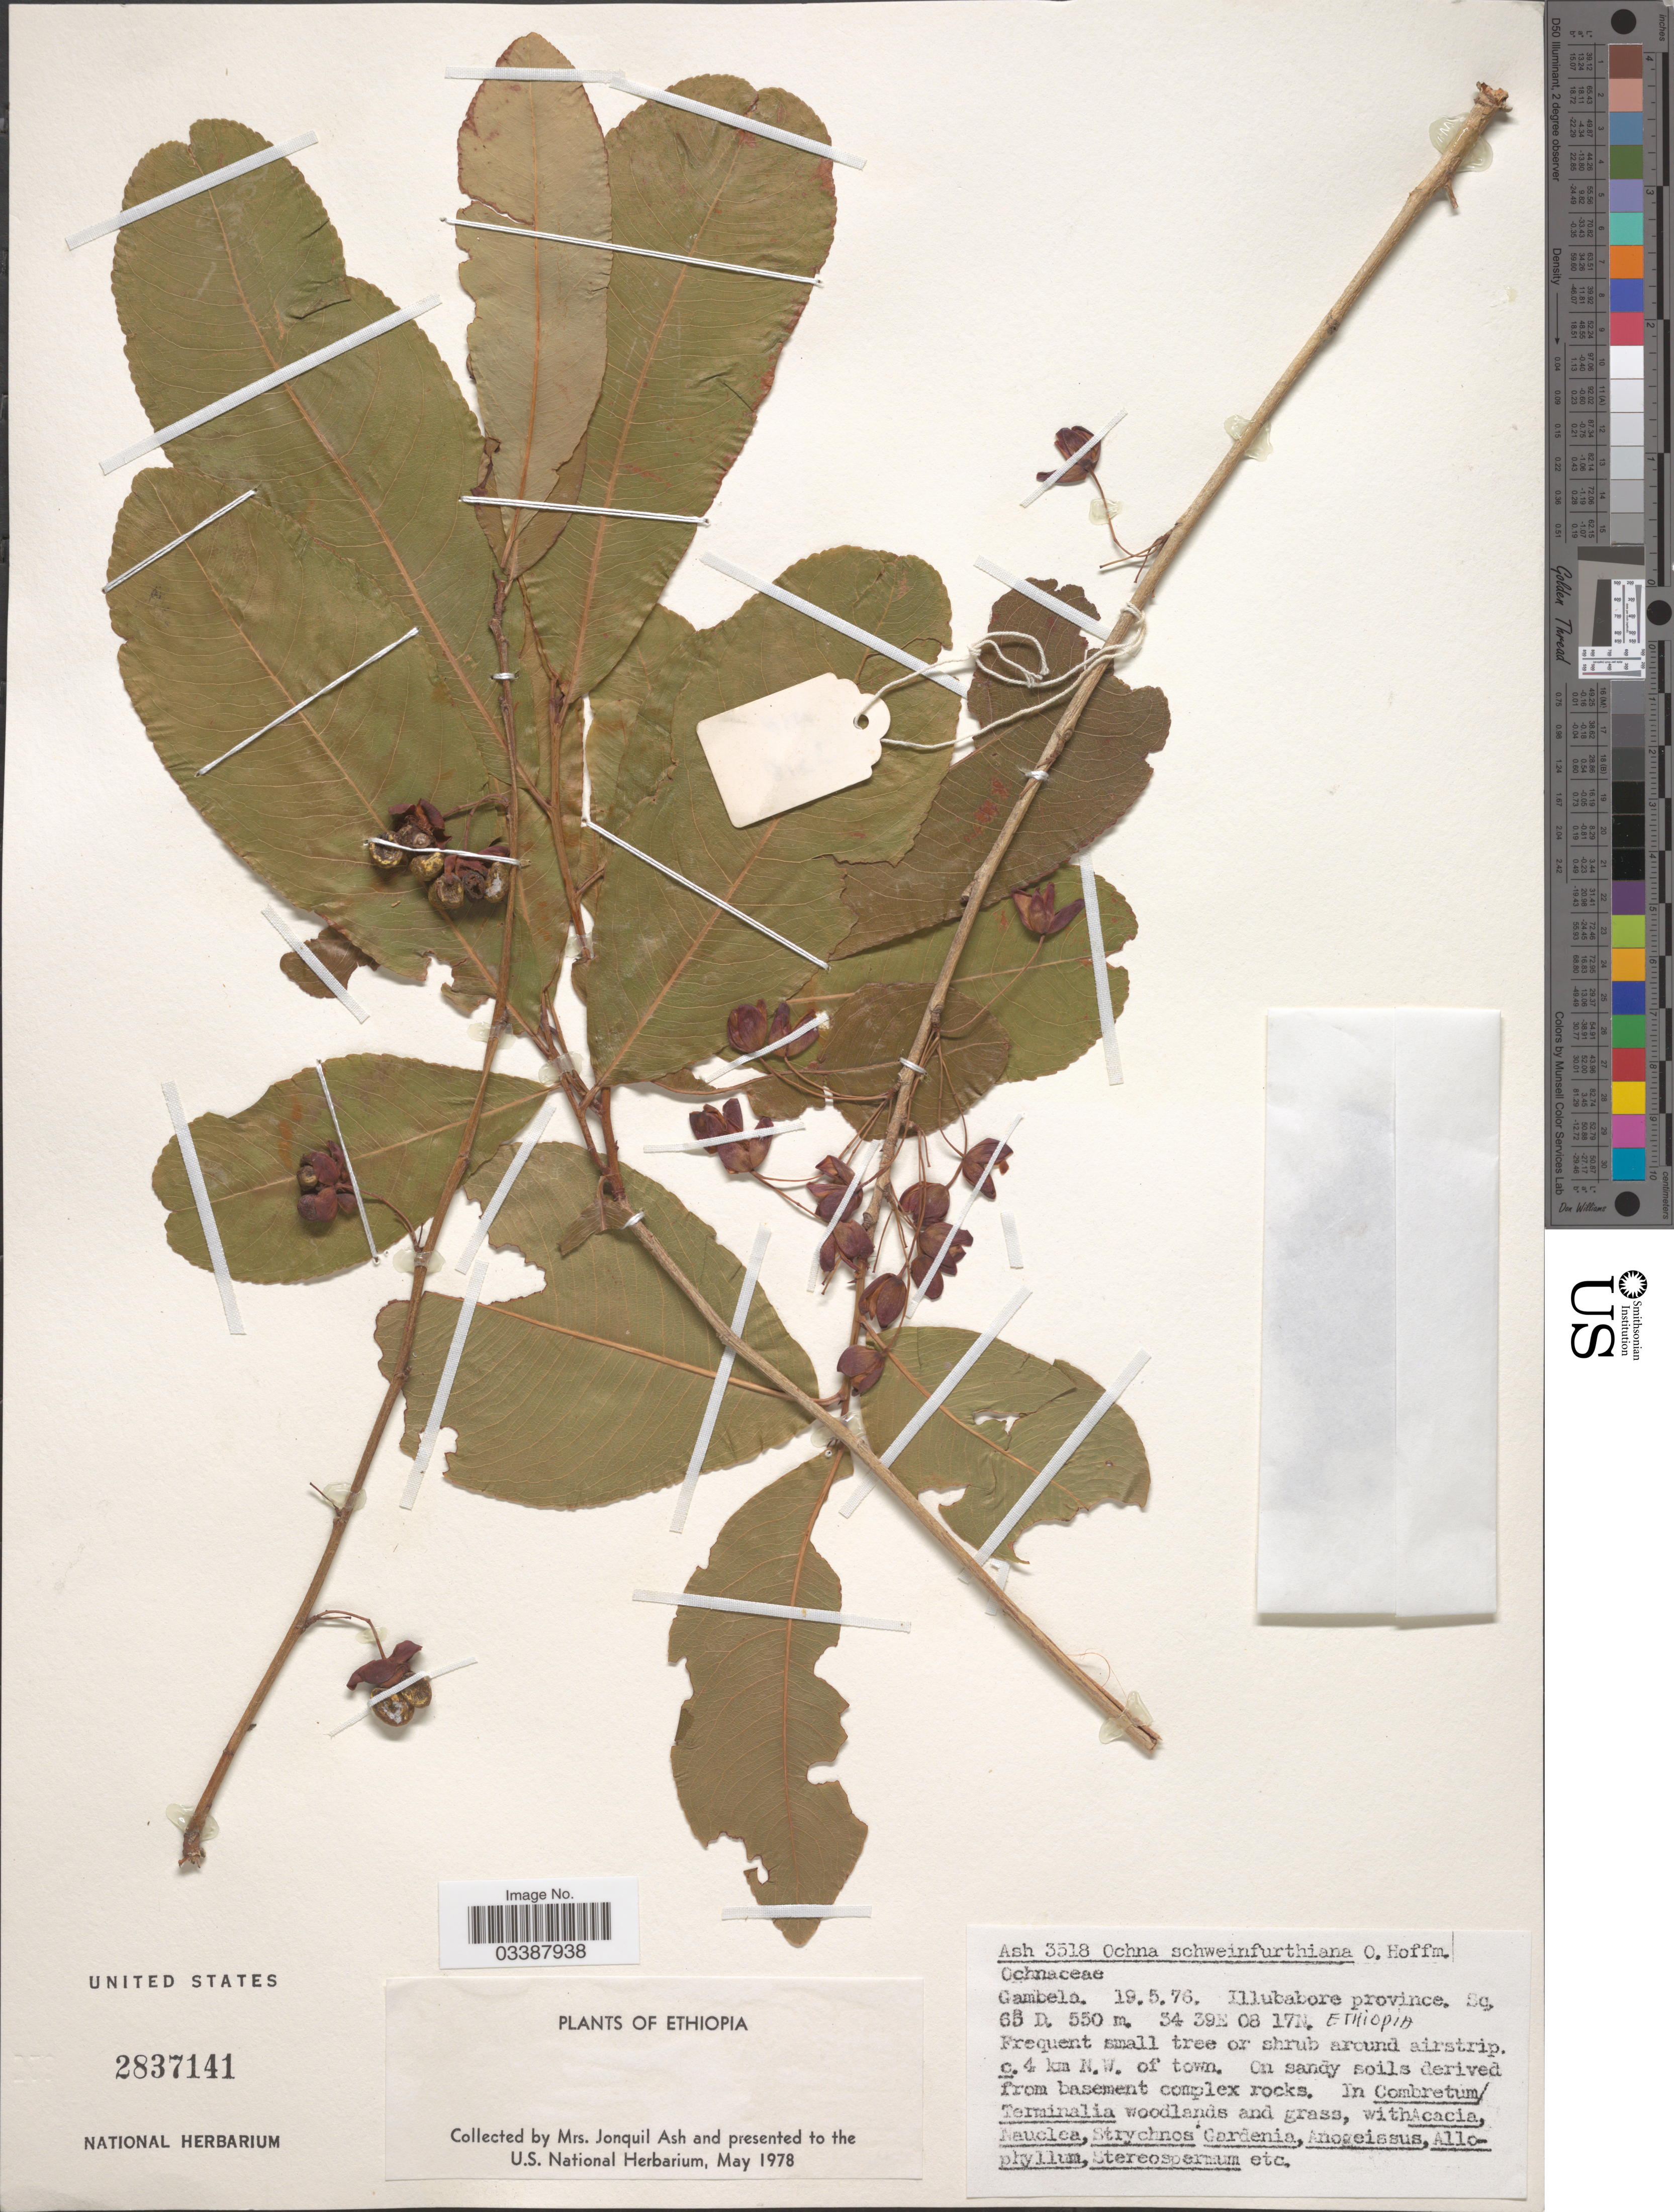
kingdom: Plantae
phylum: Tracheophyta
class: Magnoliopsida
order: Malpighiales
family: Ochnaceae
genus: Ochna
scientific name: Ochna schweinfurthiana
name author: F. Hoffm.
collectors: J. Ash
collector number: Ash 3518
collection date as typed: Transcribed d/m/y: 19/5/76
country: Ethiopia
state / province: Gambela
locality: Illubabore province. Sq, 65 D. Around airstrip, c. 4 km N.W. of town.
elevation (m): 550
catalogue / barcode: US 2837141